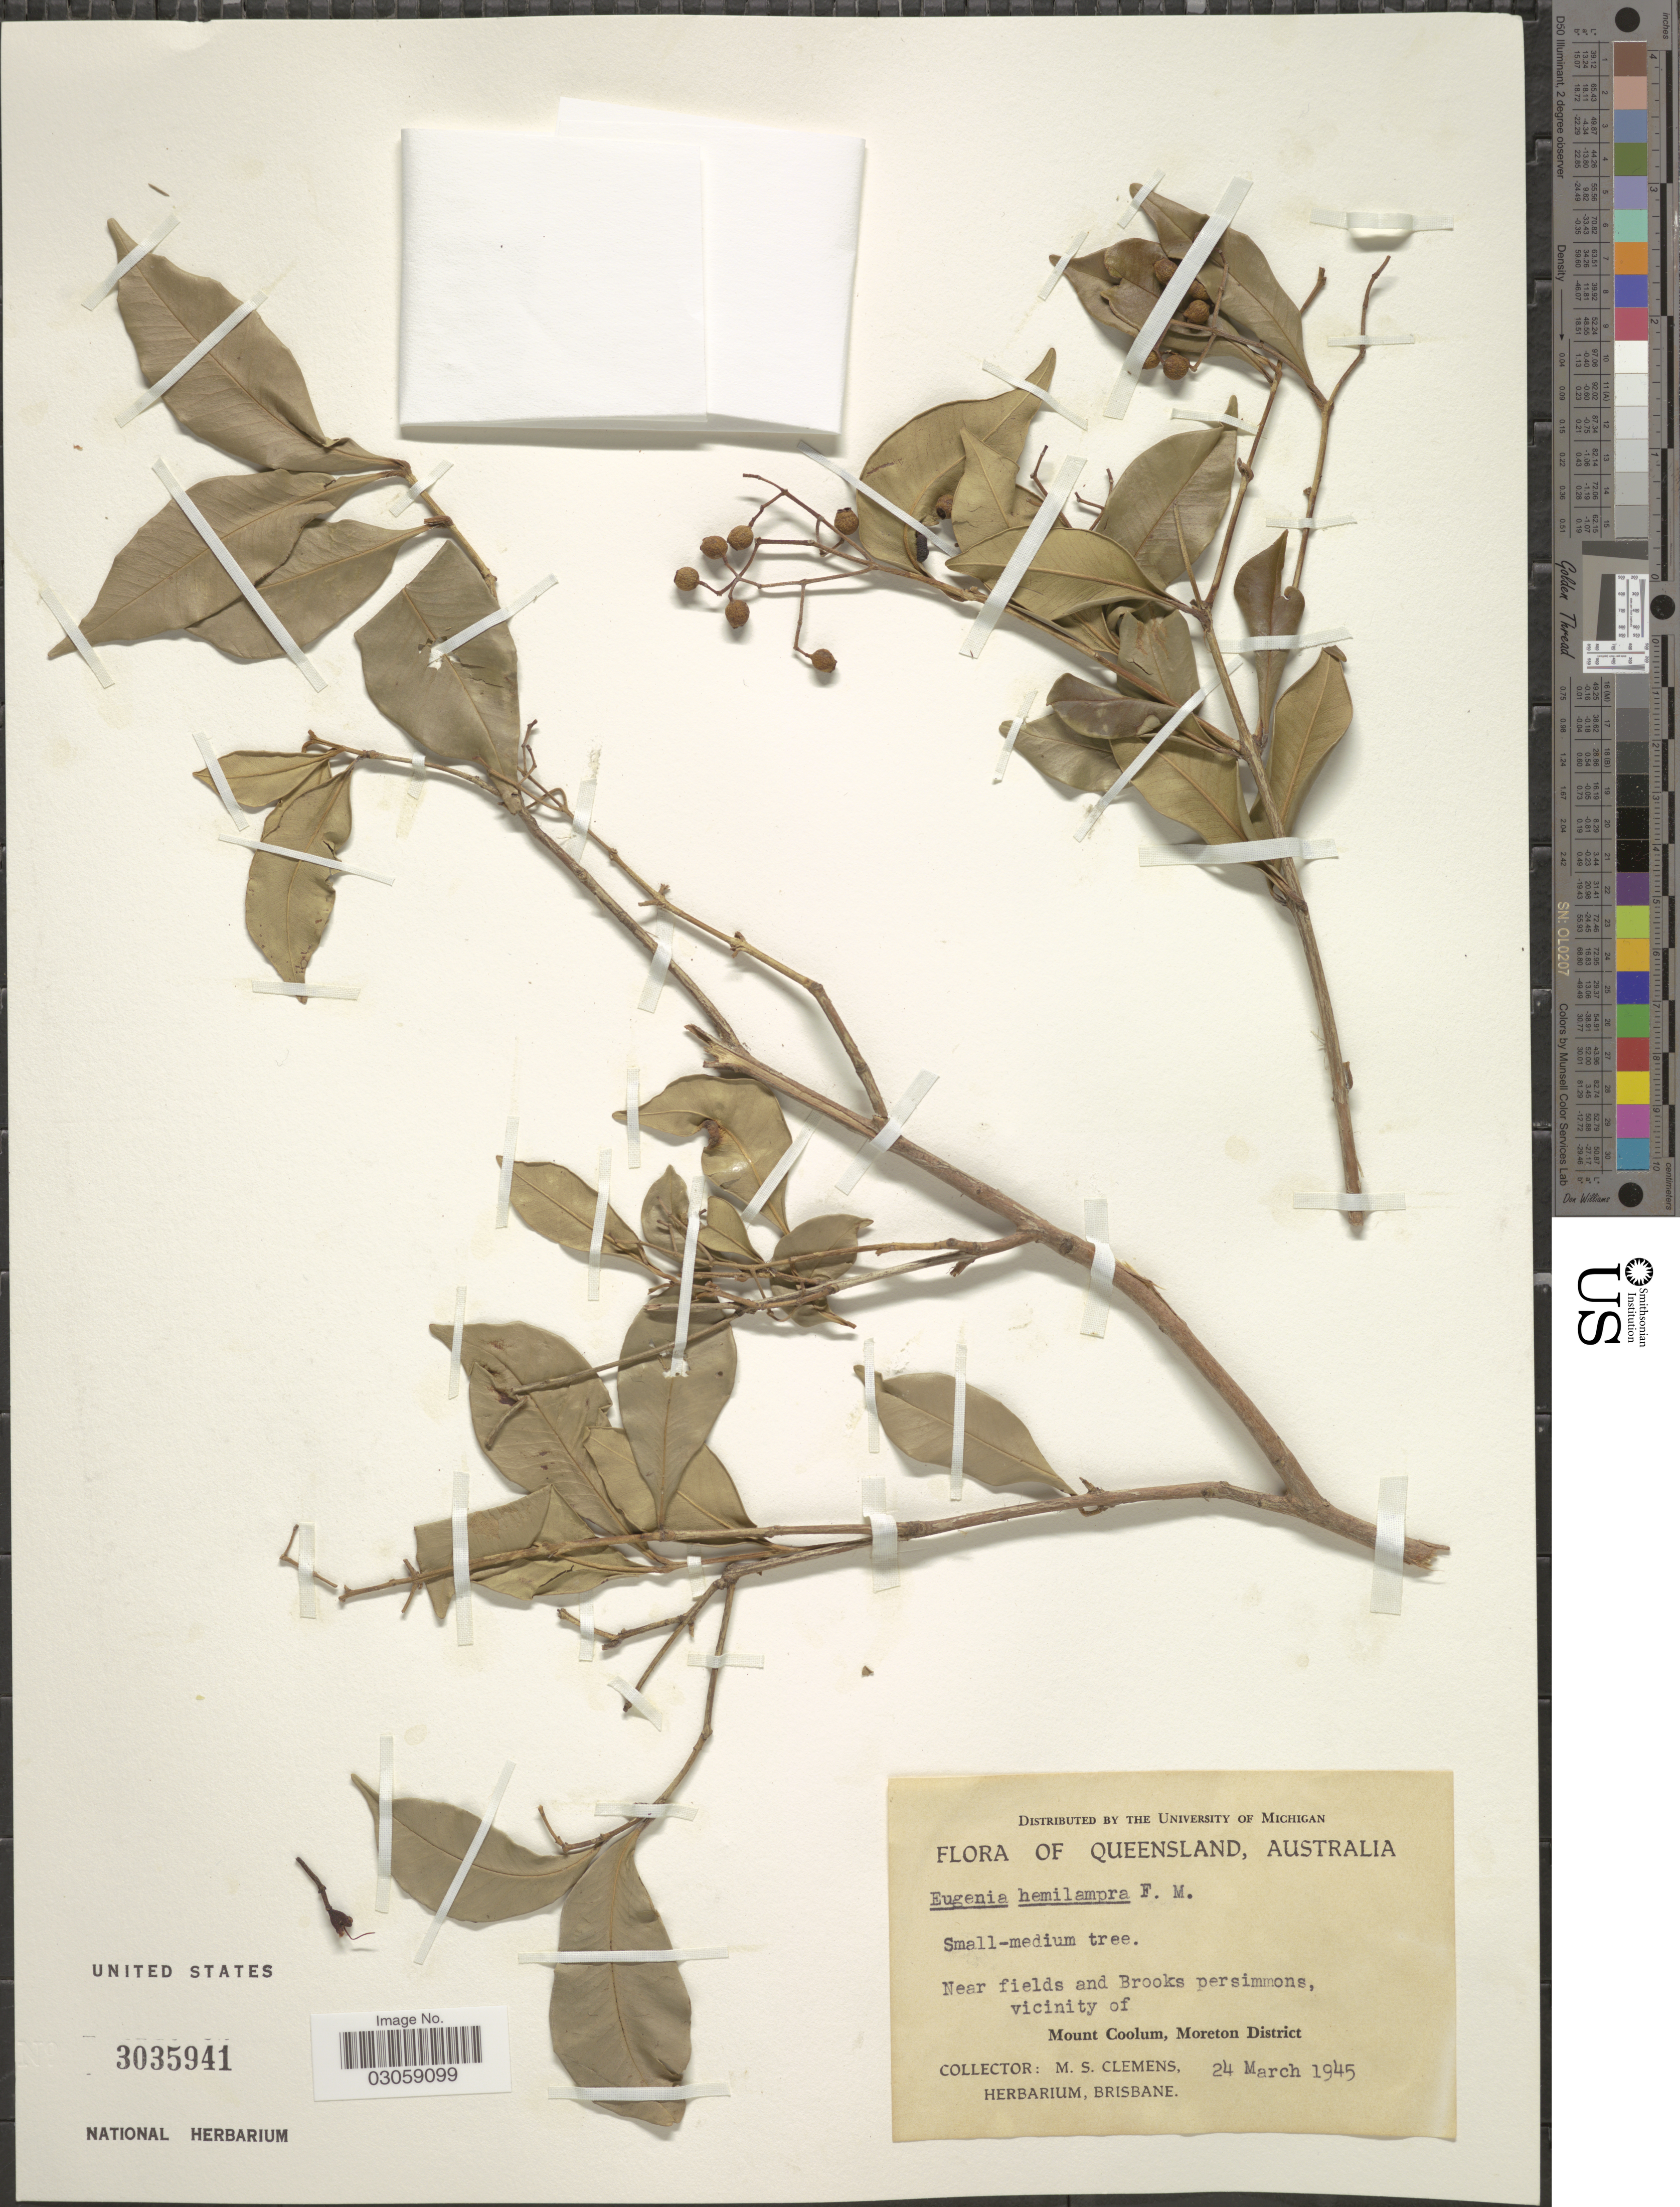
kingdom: Plantae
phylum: Tracheophyta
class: Magnoliopsida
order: Myrtales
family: Myrtaceae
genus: Syzygium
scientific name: Syzygium hemilamprum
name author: (F. Muell.) Craven & Biffin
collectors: M. S. Clemens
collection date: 1945-03-24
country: Australia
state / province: Queensland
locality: Near fields and Brooks persimmons, vicinity of Mount Coolum, Moreton District.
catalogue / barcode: US 3035941